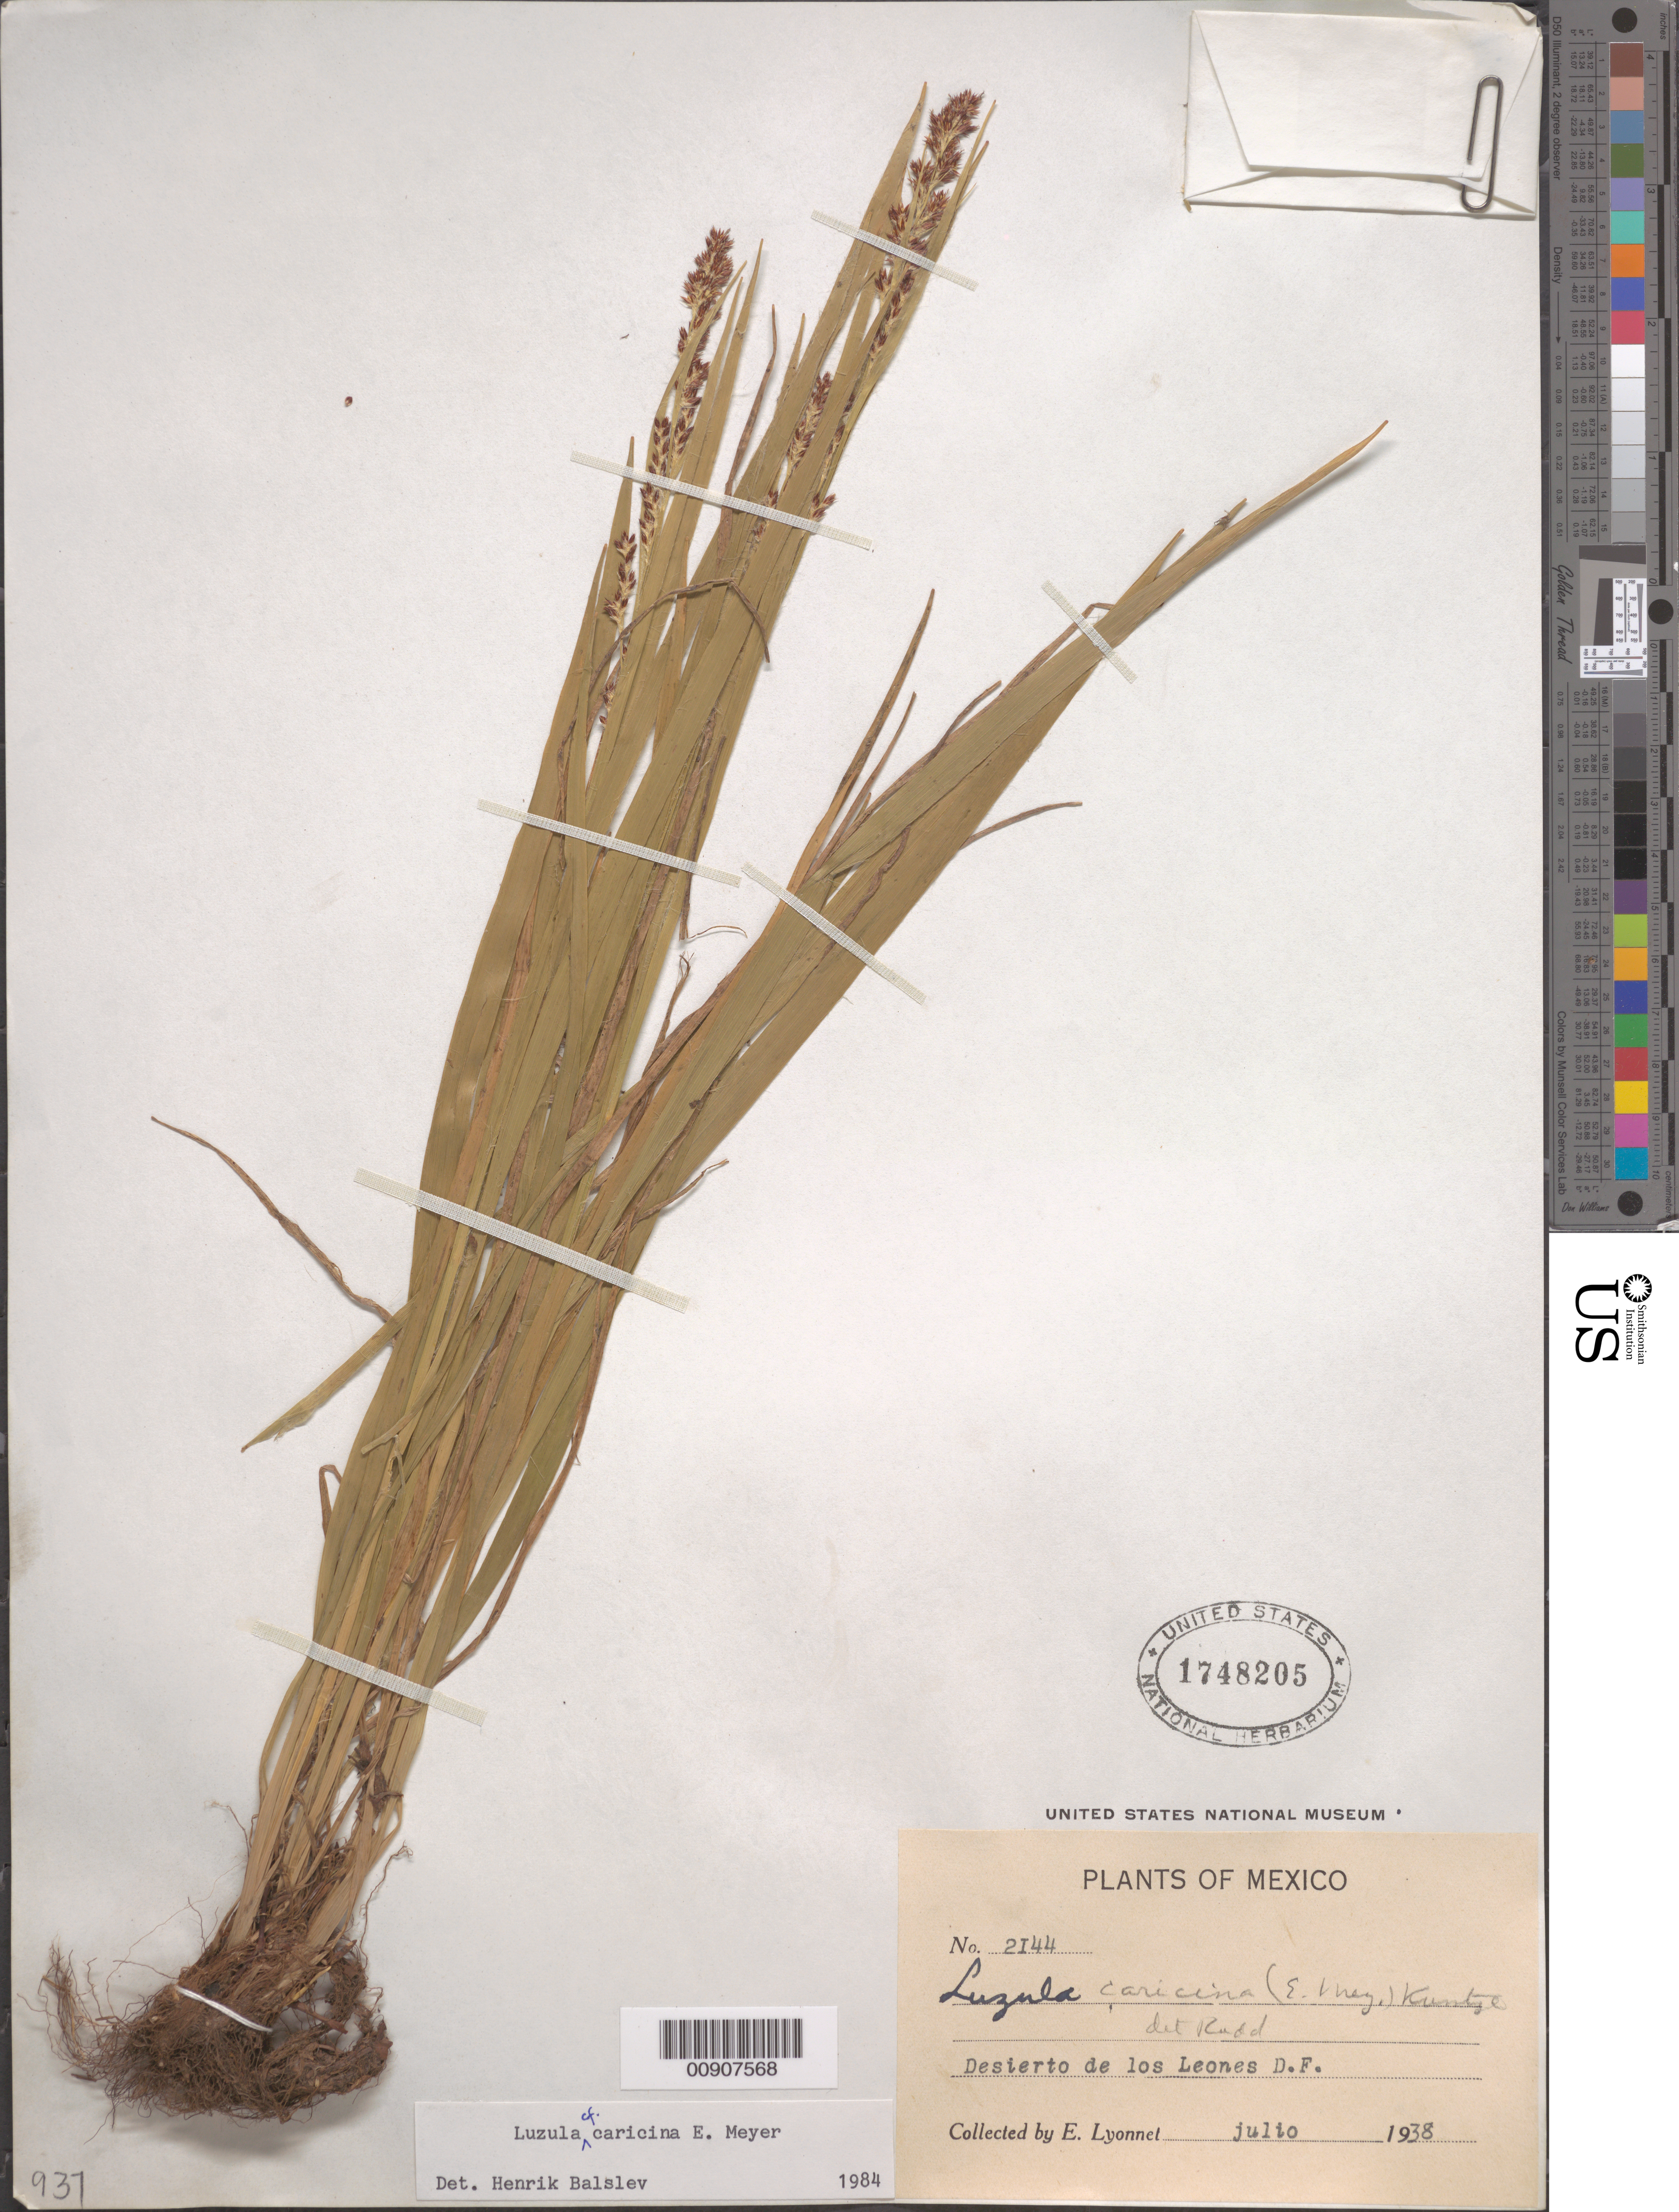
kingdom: Plantae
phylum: Tracheophyta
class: Liliopsida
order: Poales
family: Juncaceae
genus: Luzula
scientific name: Luzula caricina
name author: E. Mey.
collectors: Bro. E. Lyonnet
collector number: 2144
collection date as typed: Jul 1938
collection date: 1938-07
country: Mexico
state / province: Distrito Federal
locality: Desierto de los Leones, D.F.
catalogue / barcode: US 1748205